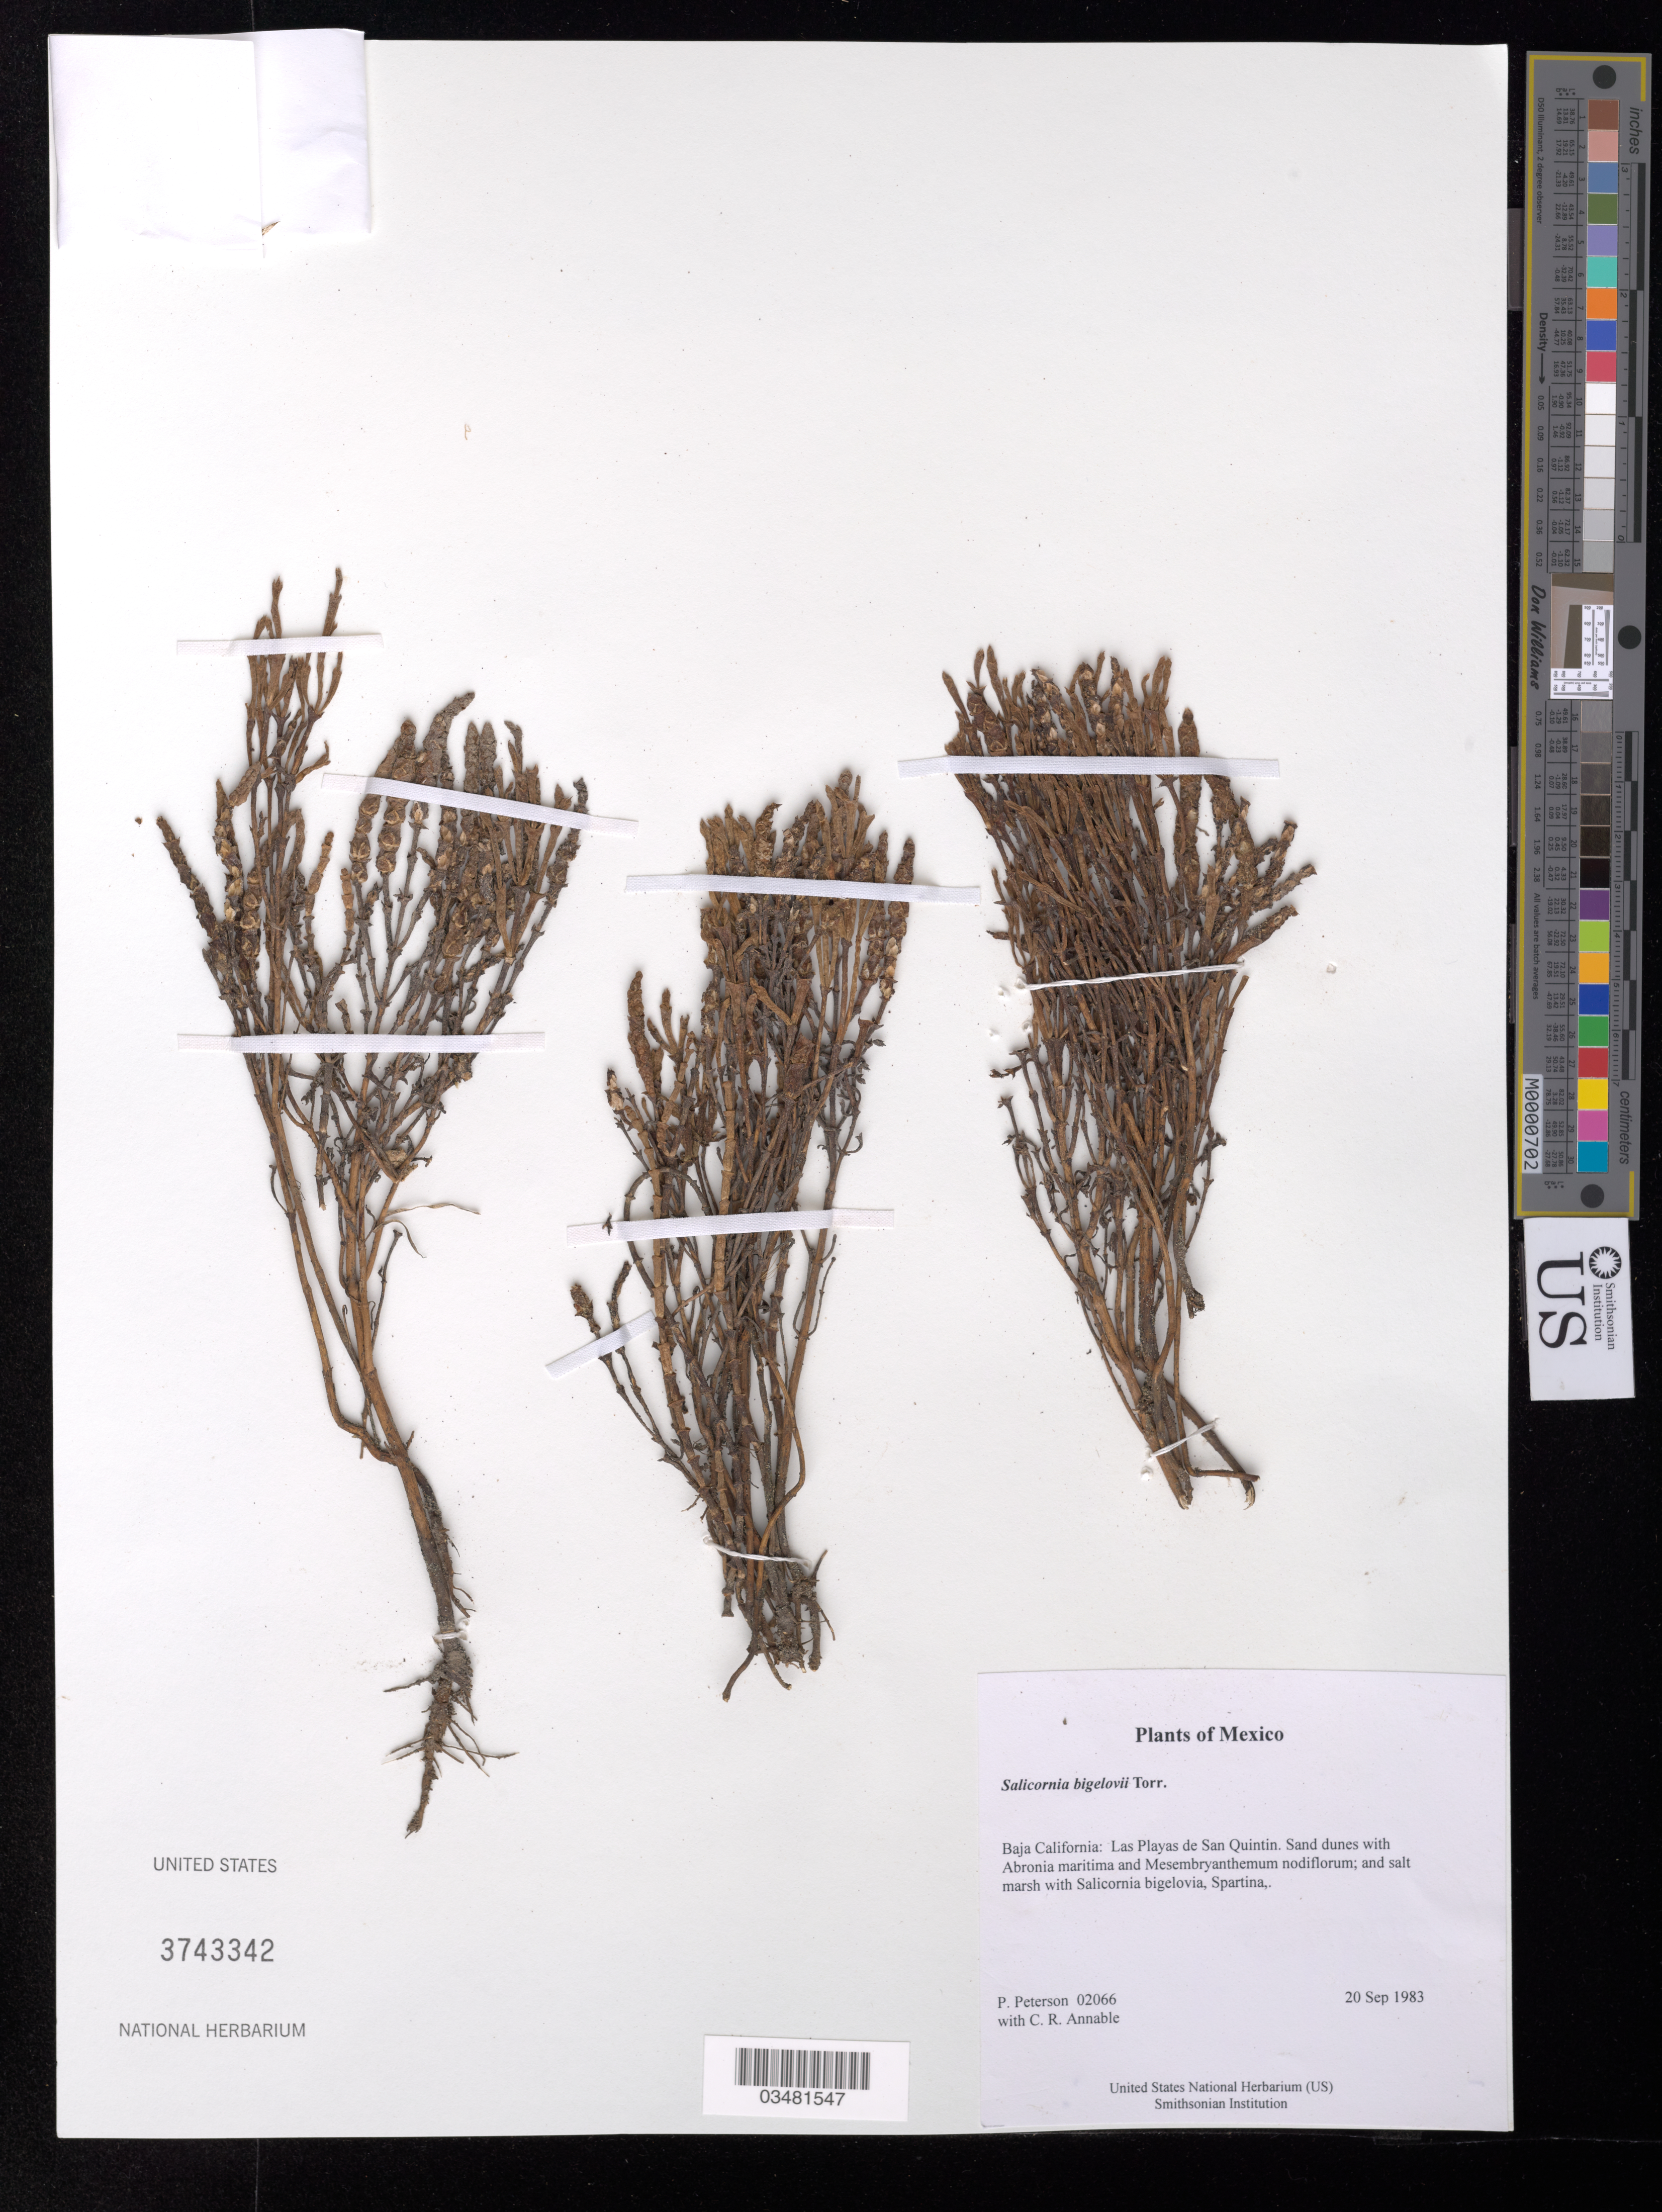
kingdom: Plantae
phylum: Tracheophyta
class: Magnoliopsida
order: Caryophyllales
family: Amaranthaceae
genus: Salicornia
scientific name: Salicornia bigelovii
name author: Torr.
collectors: P. M. Peterson & C. R. Annable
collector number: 02066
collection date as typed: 20 Sep 1983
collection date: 1983-09-20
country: Mexico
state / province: Baja California Norte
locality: Las Playas de San Quintin.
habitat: Sand dunes with Abronia maritima and Mesembryanthemum nodiflorum; and salt marsh with Salicornia bigelovia, Spartina,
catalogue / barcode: US 3743342